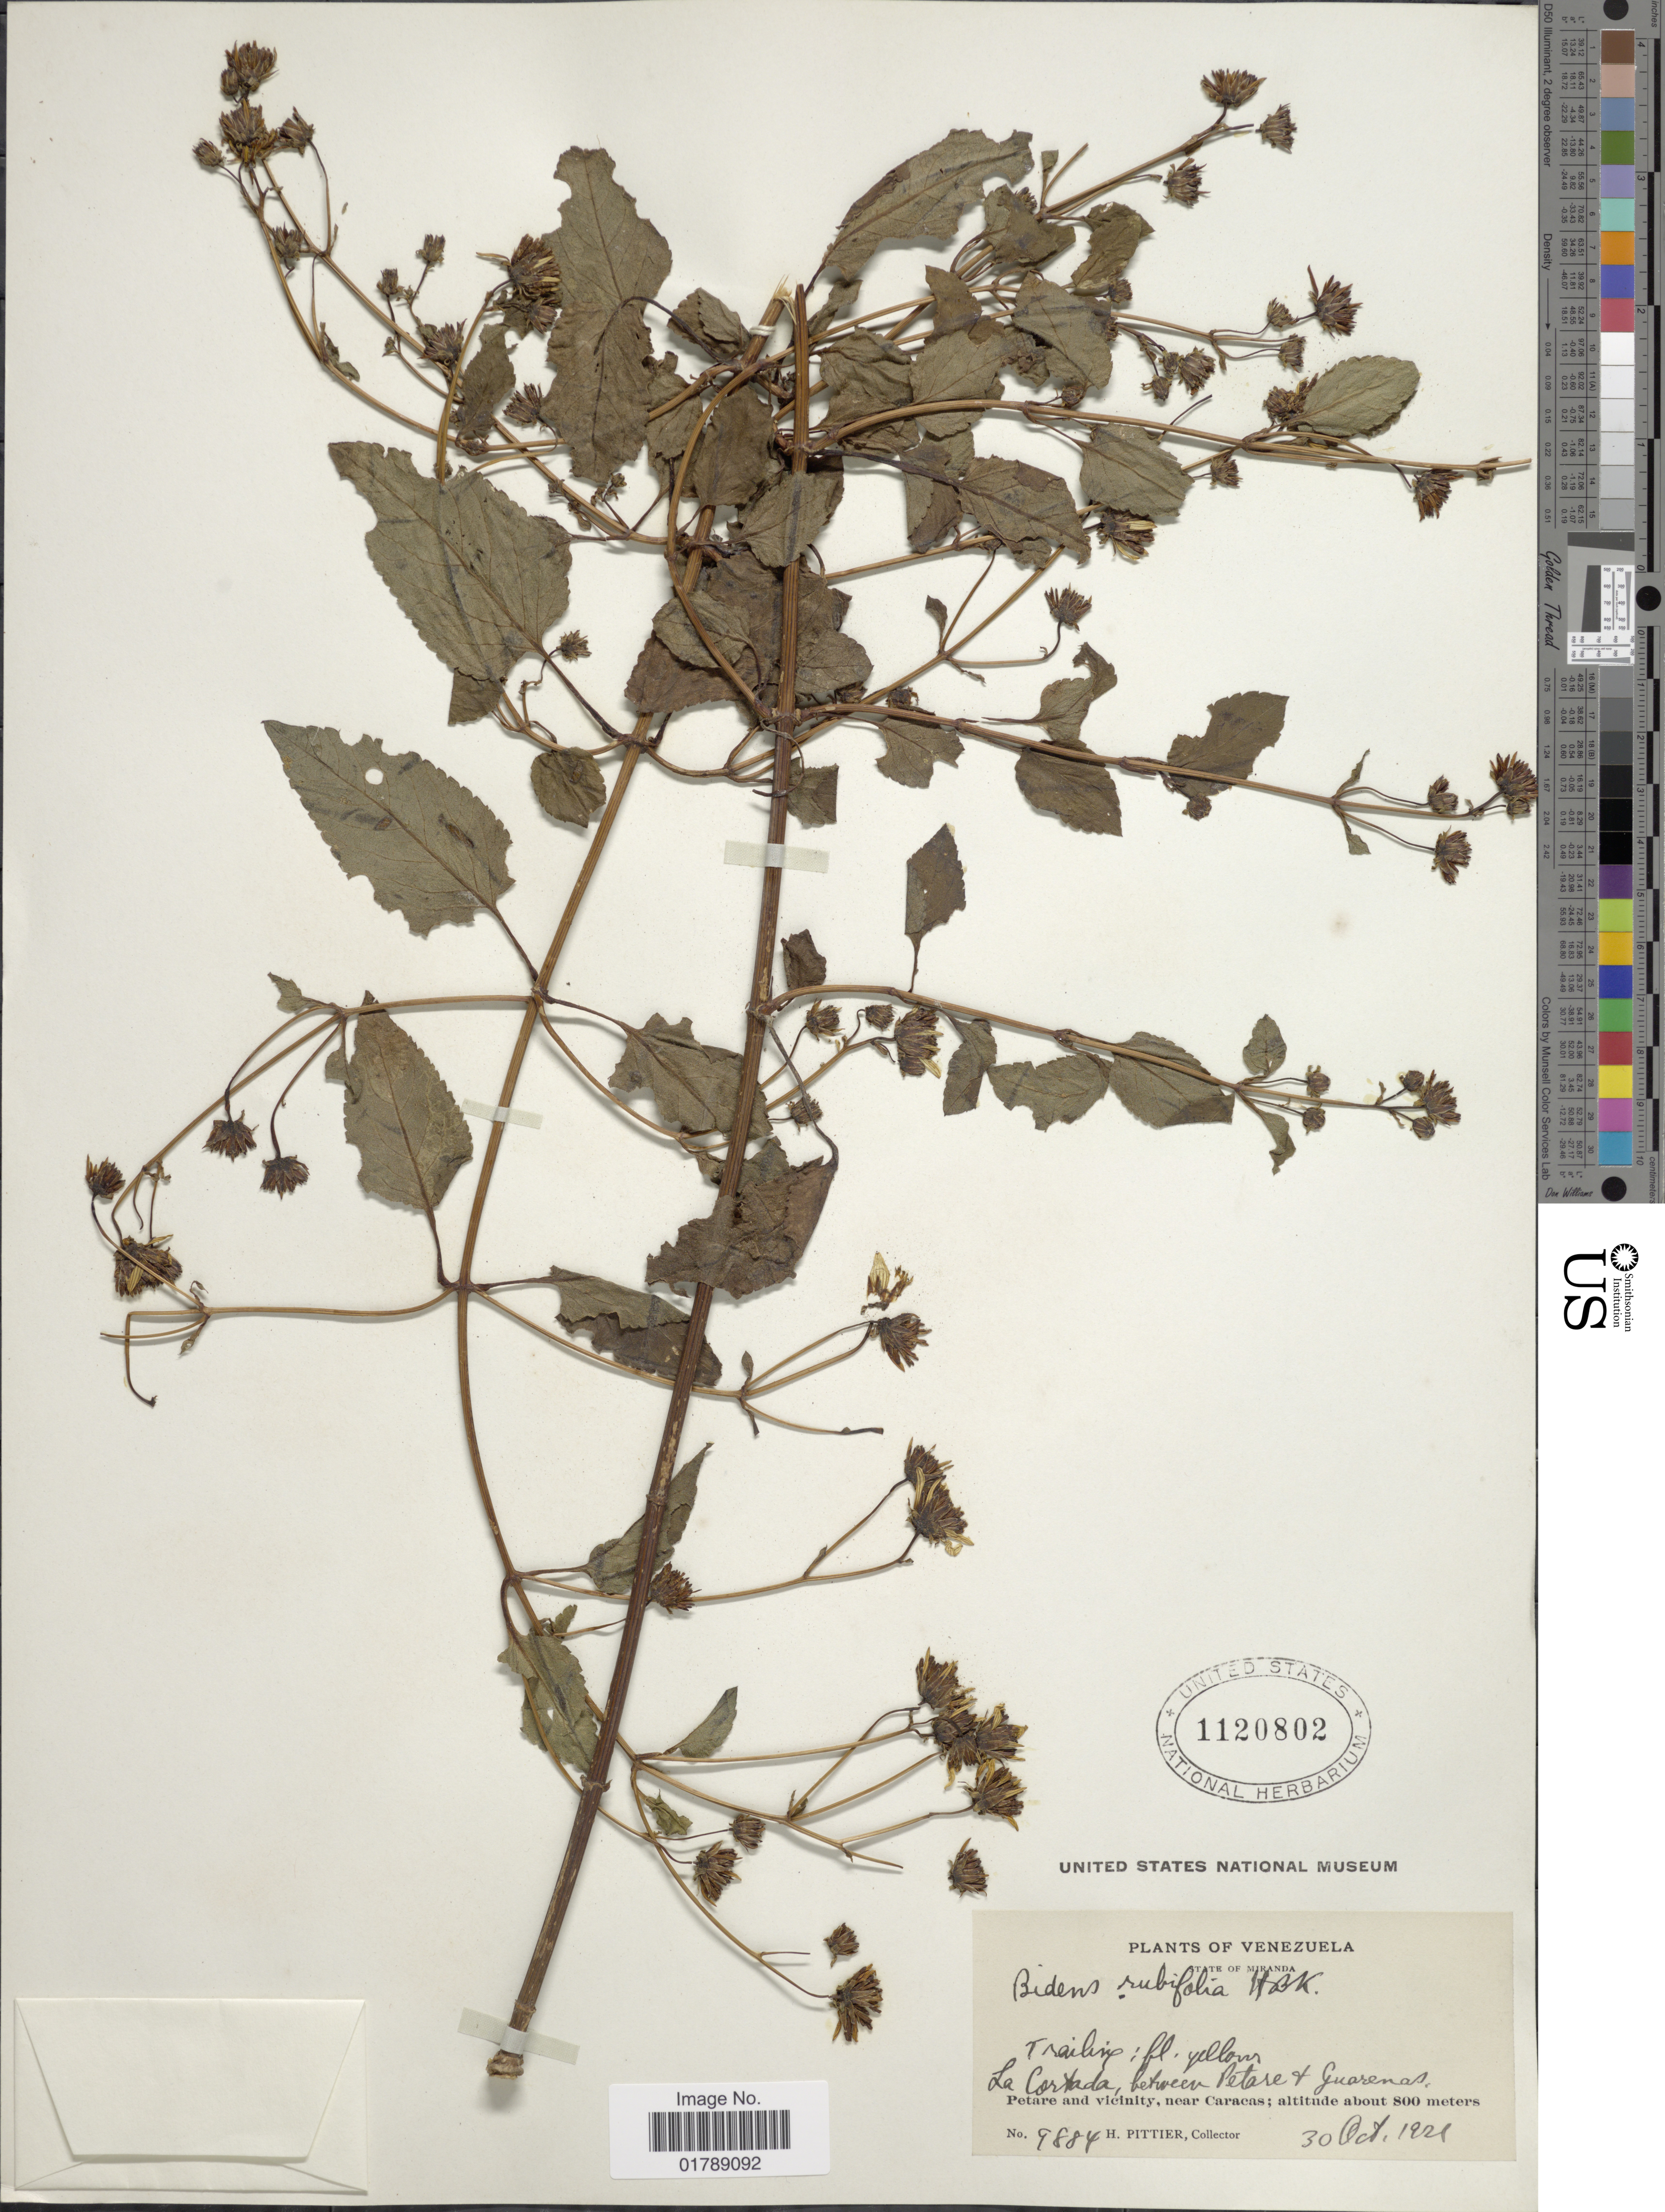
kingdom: Plantae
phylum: Tracheophyta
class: Magnoliopsida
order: Asterales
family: Asteraceae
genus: Bidens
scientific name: Bidens squarrosa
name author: Kunth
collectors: H. F. Pittier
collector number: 9884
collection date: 1921-10-30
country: Venezuela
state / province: Miranda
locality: La Cortada, between Petare & Guarenas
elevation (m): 800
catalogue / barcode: US 1120802